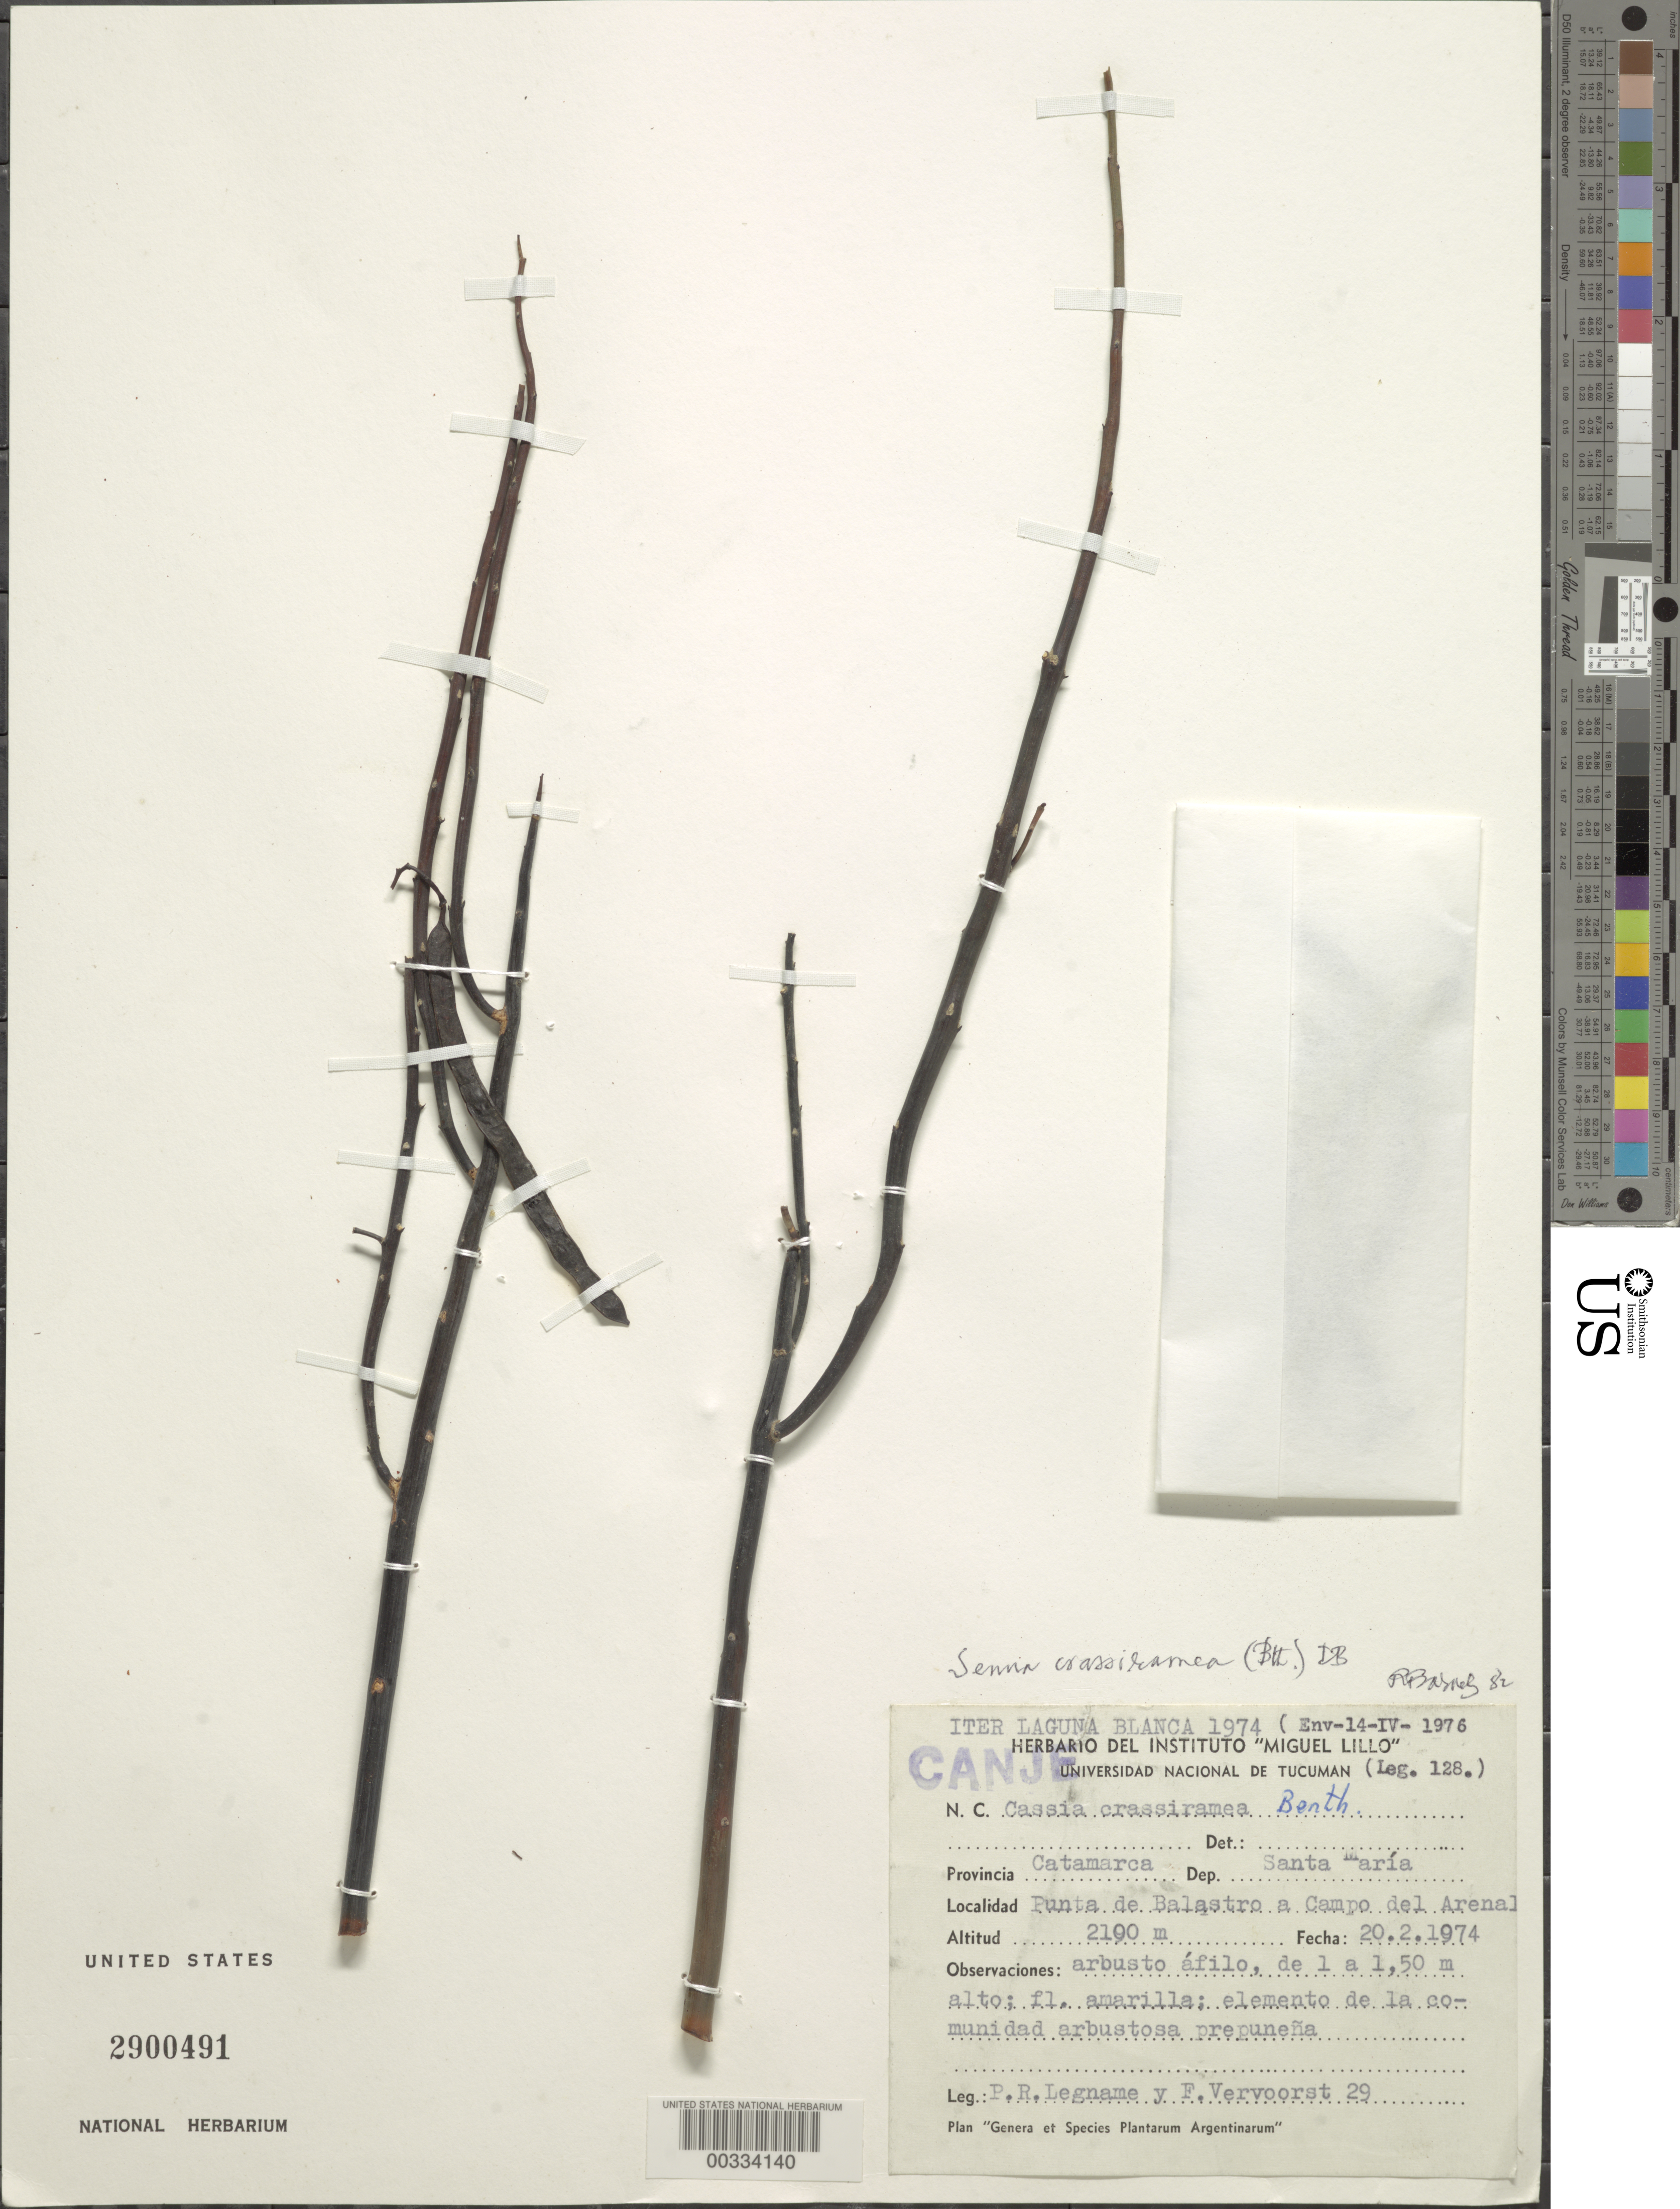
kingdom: Plantae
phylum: Tracheophyta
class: Magnoliopsida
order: Fabales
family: Fabaceae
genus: Senna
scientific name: Senna crassiramea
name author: (Benth.) H.S. Irwin & Barneby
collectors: P. R. Legname & F. B. Vervoorst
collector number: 29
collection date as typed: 20 Feb 1974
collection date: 1974-02-20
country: Argentina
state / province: Catamarca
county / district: Santa María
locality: Punta de Balastro a Campo del Arenal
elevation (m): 2100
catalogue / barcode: US 2900491